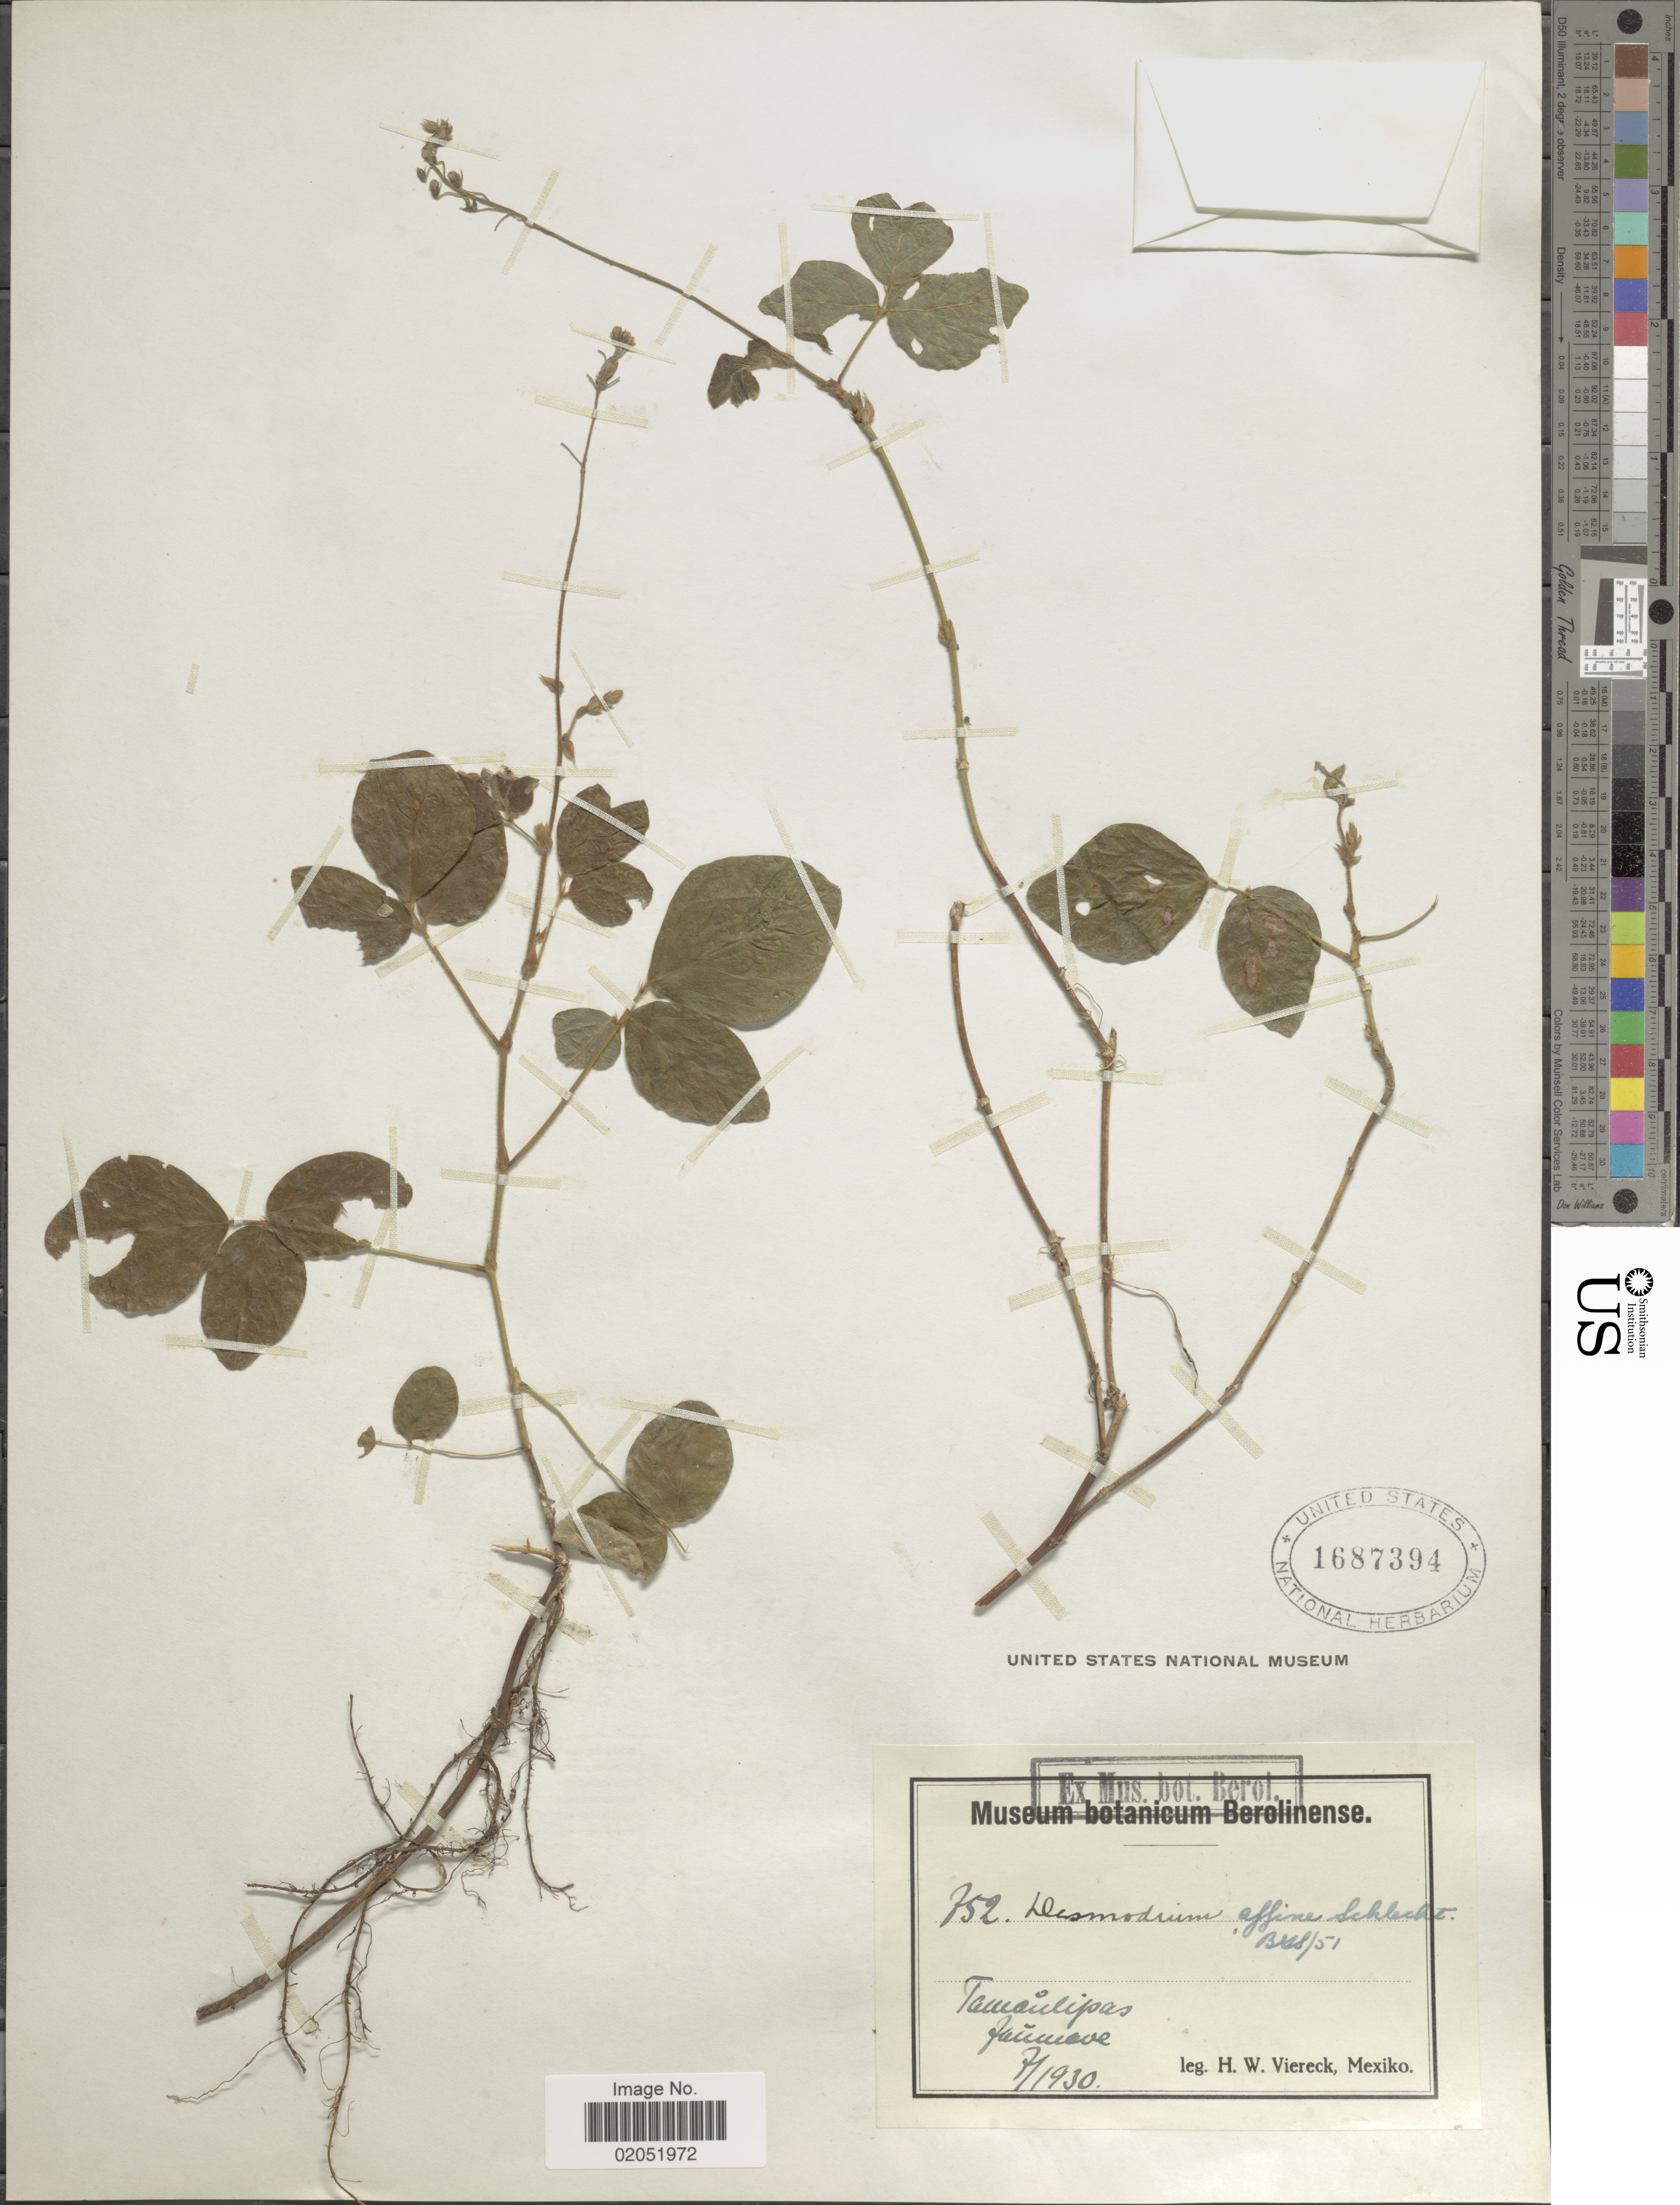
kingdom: Plantae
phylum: Tracheophyta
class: Magnoliopsida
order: Fabales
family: Fabaceae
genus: Desmodium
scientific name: Desmodium affine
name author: Schltdl.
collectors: H. W. Viereck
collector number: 752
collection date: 1930-07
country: Mexico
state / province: Tamaulipas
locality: Jaumave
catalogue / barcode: US 1687394